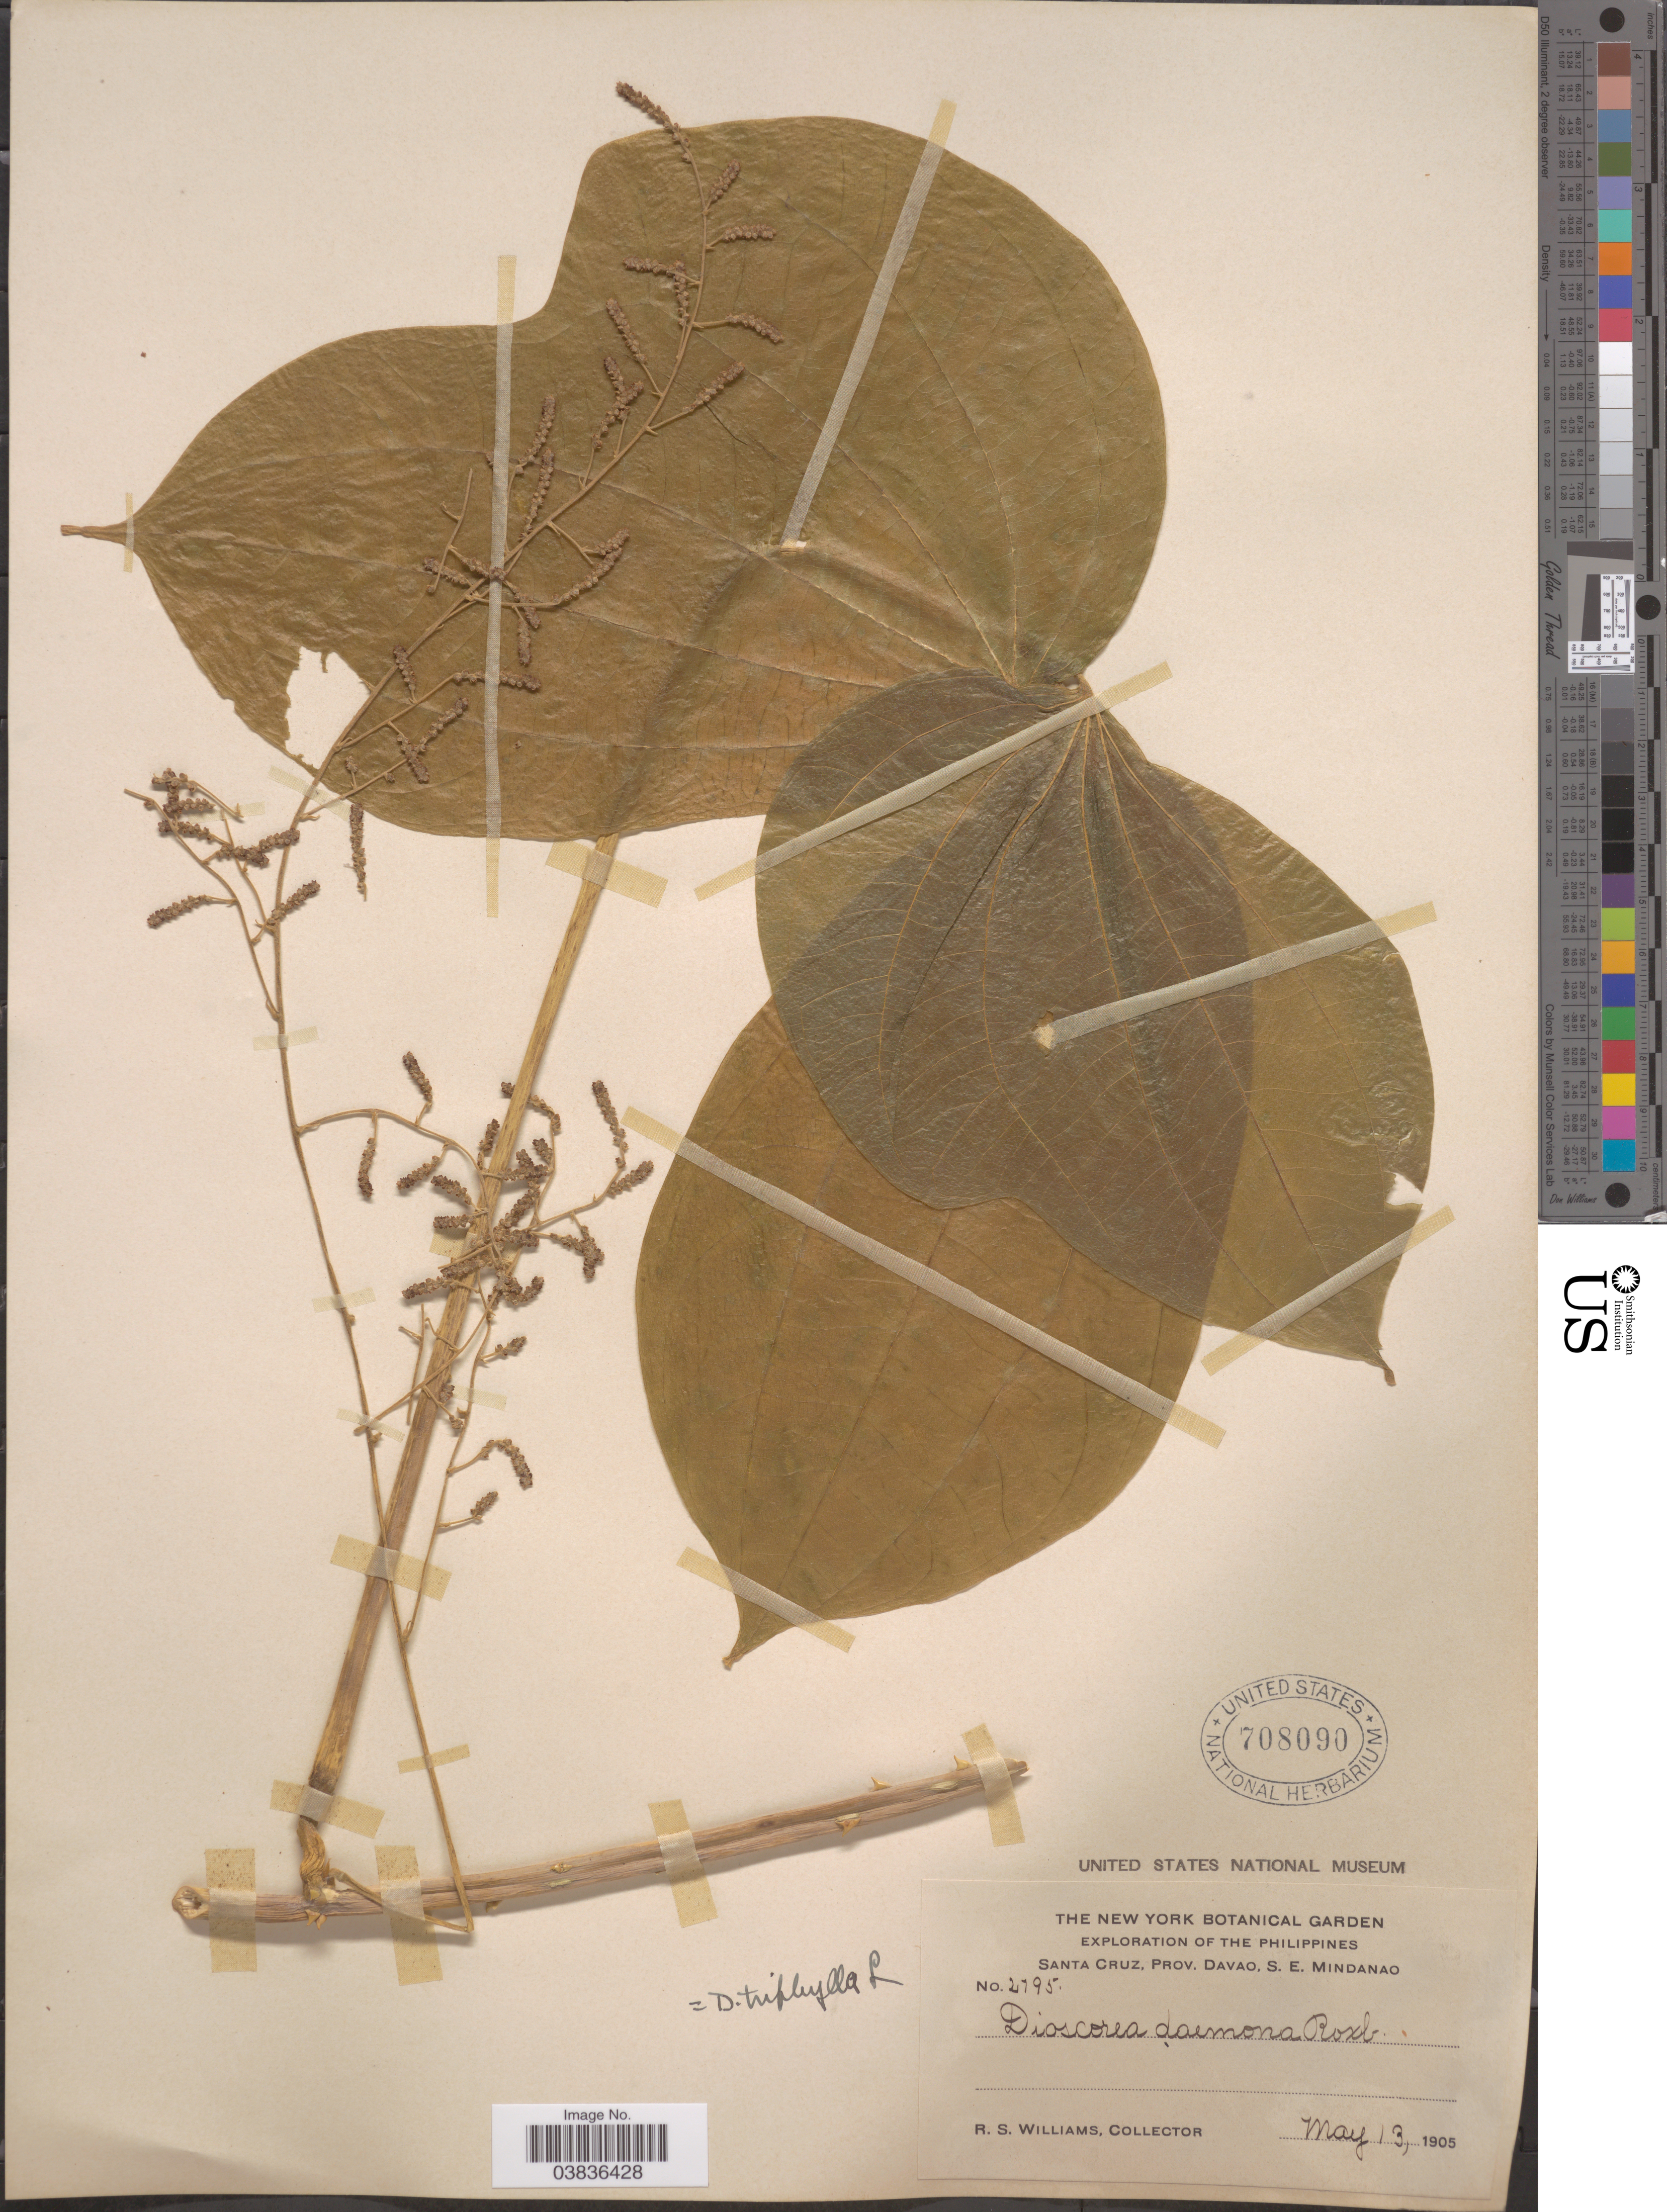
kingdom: Plantae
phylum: Tracheophyta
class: Liliopsida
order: Dioscoreales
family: Dioscoreaceae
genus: Dioscorea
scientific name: Dioscorea hispida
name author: Dennst.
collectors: R. S. Williams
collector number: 2195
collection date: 1905-05-13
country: Philippines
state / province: Davao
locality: Santa Cruz, Prov. Davao, S. E. Mindanao.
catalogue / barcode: US 708090